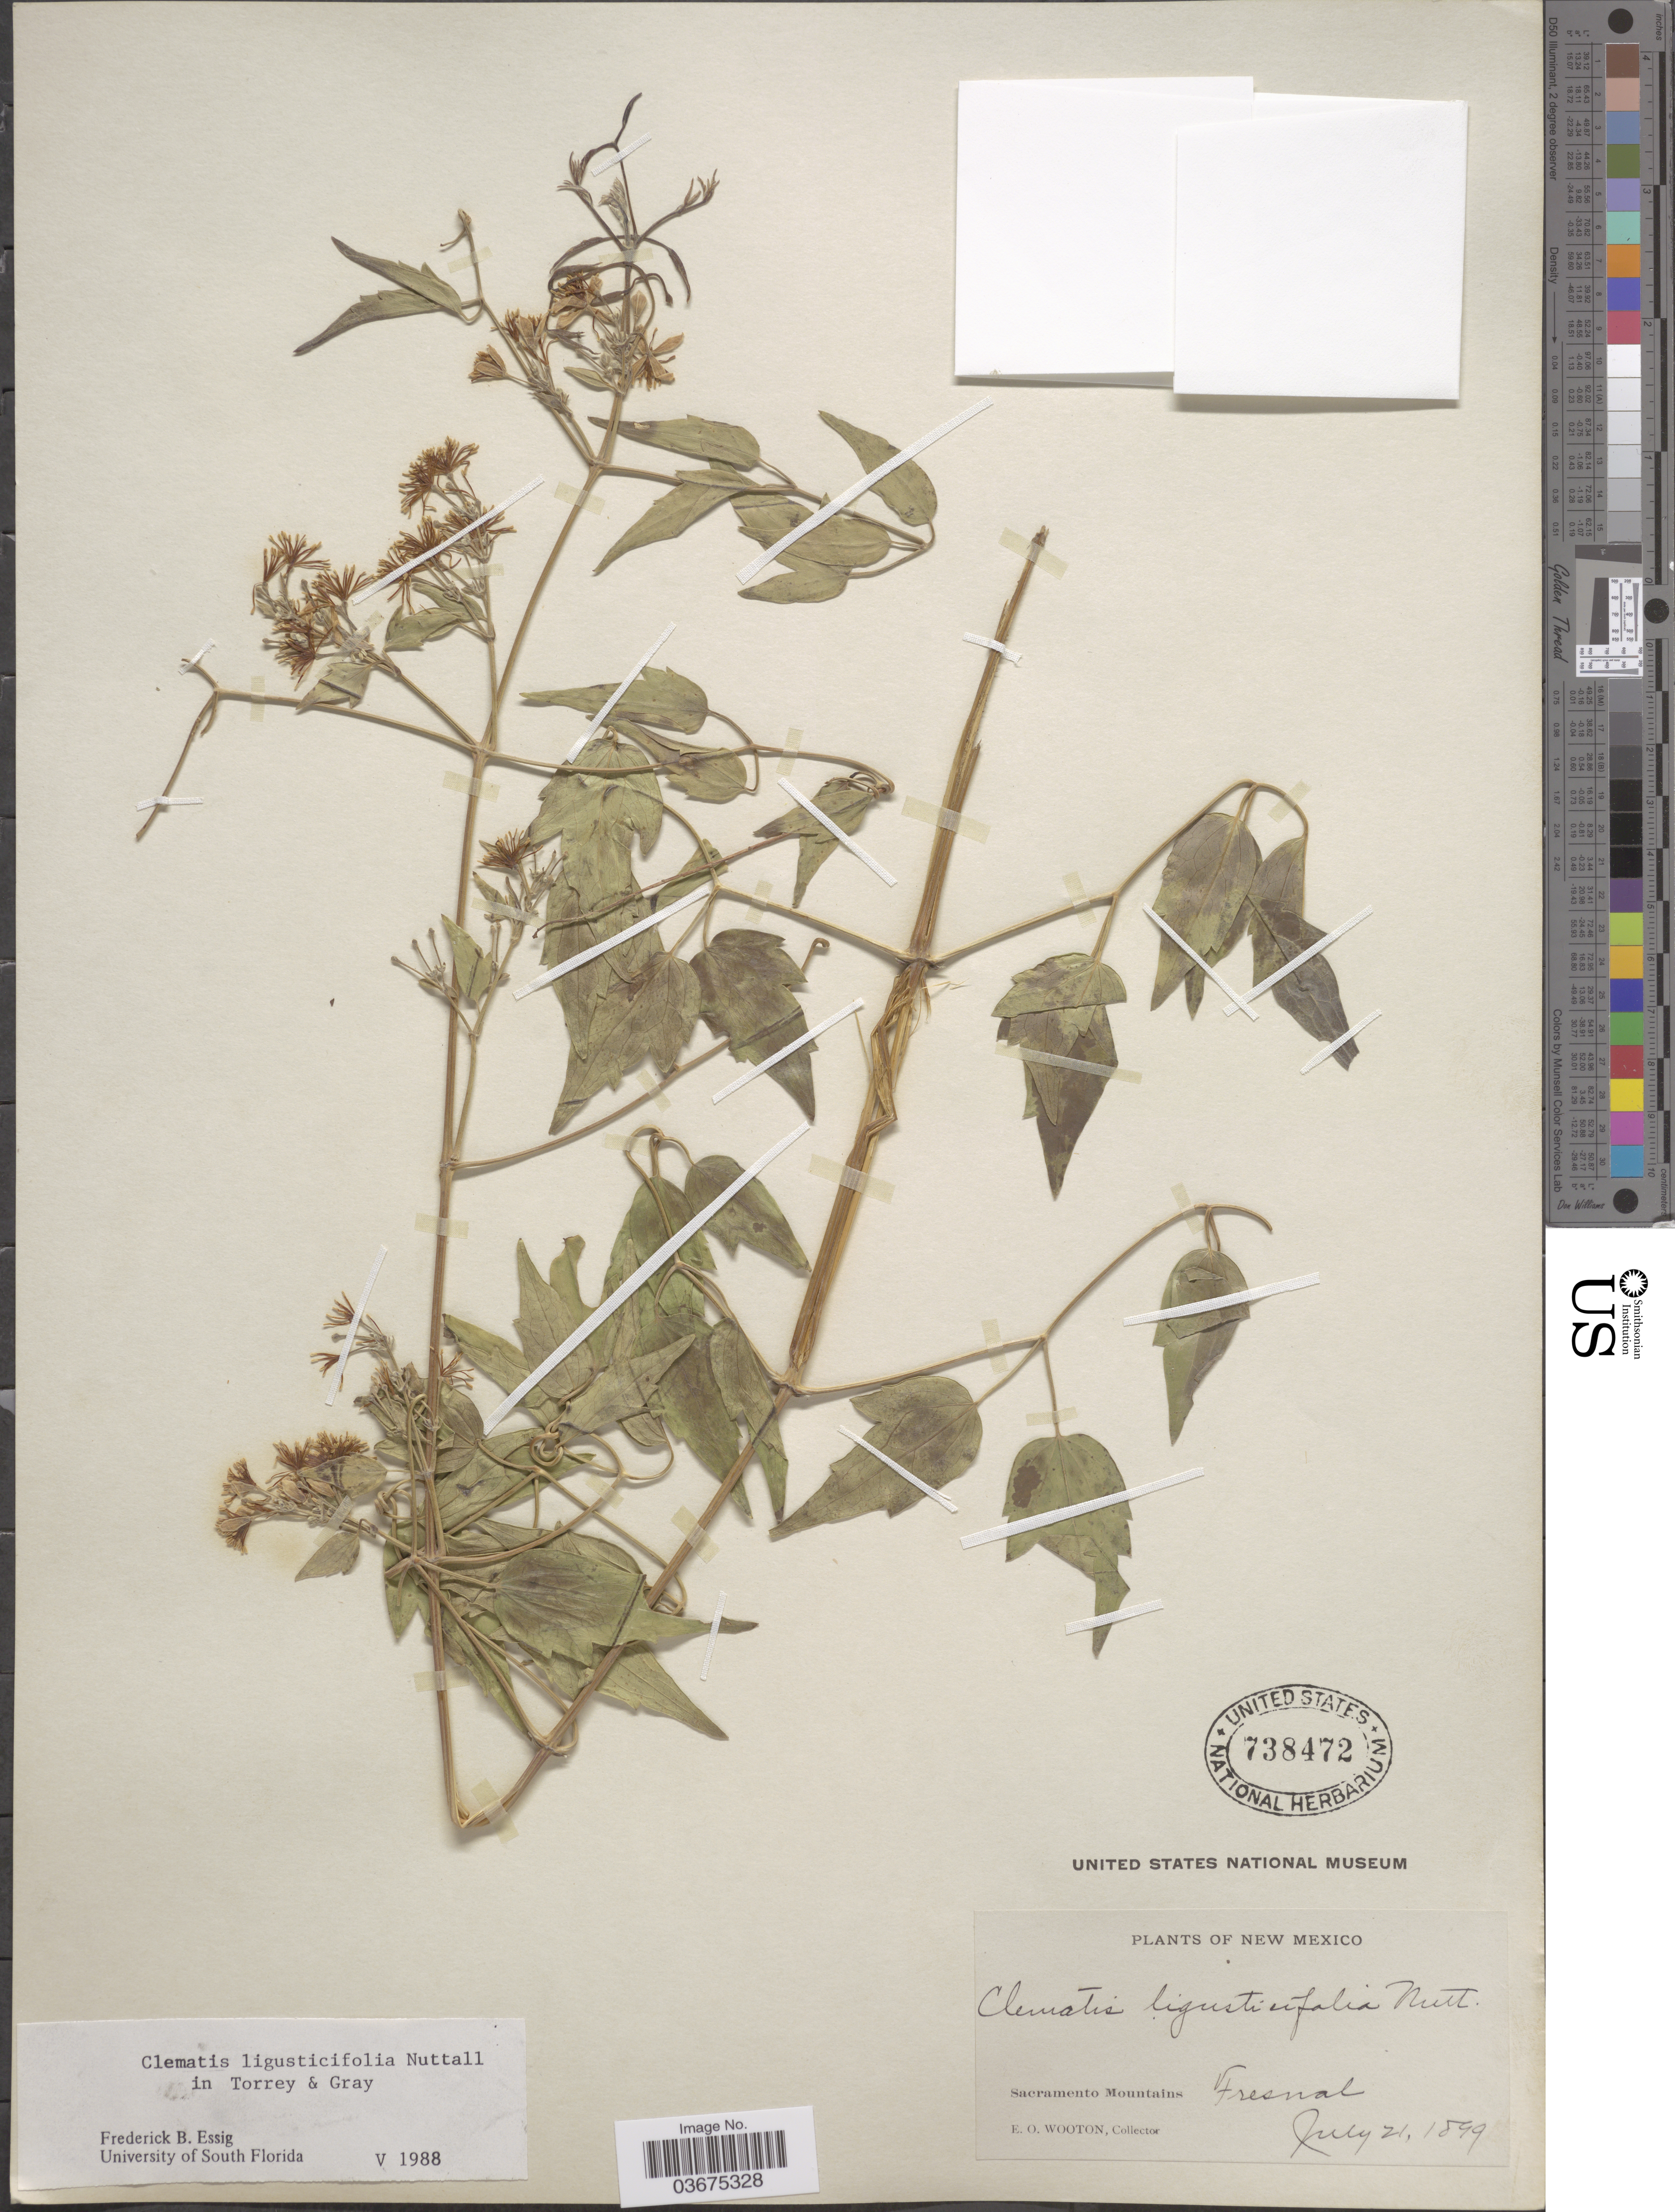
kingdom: Plantae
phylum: Tracheophyta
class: Magnoliopsida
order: Ranunculales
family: Ranunculaceae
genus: Clematis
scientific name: Clematis ligusticifolia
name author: Nutt.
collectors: E. O. Wooton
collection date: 1899-07-21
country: United States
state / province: New Mexico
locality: Sacramento Mountains. Fresnal.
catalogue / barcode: US 738472